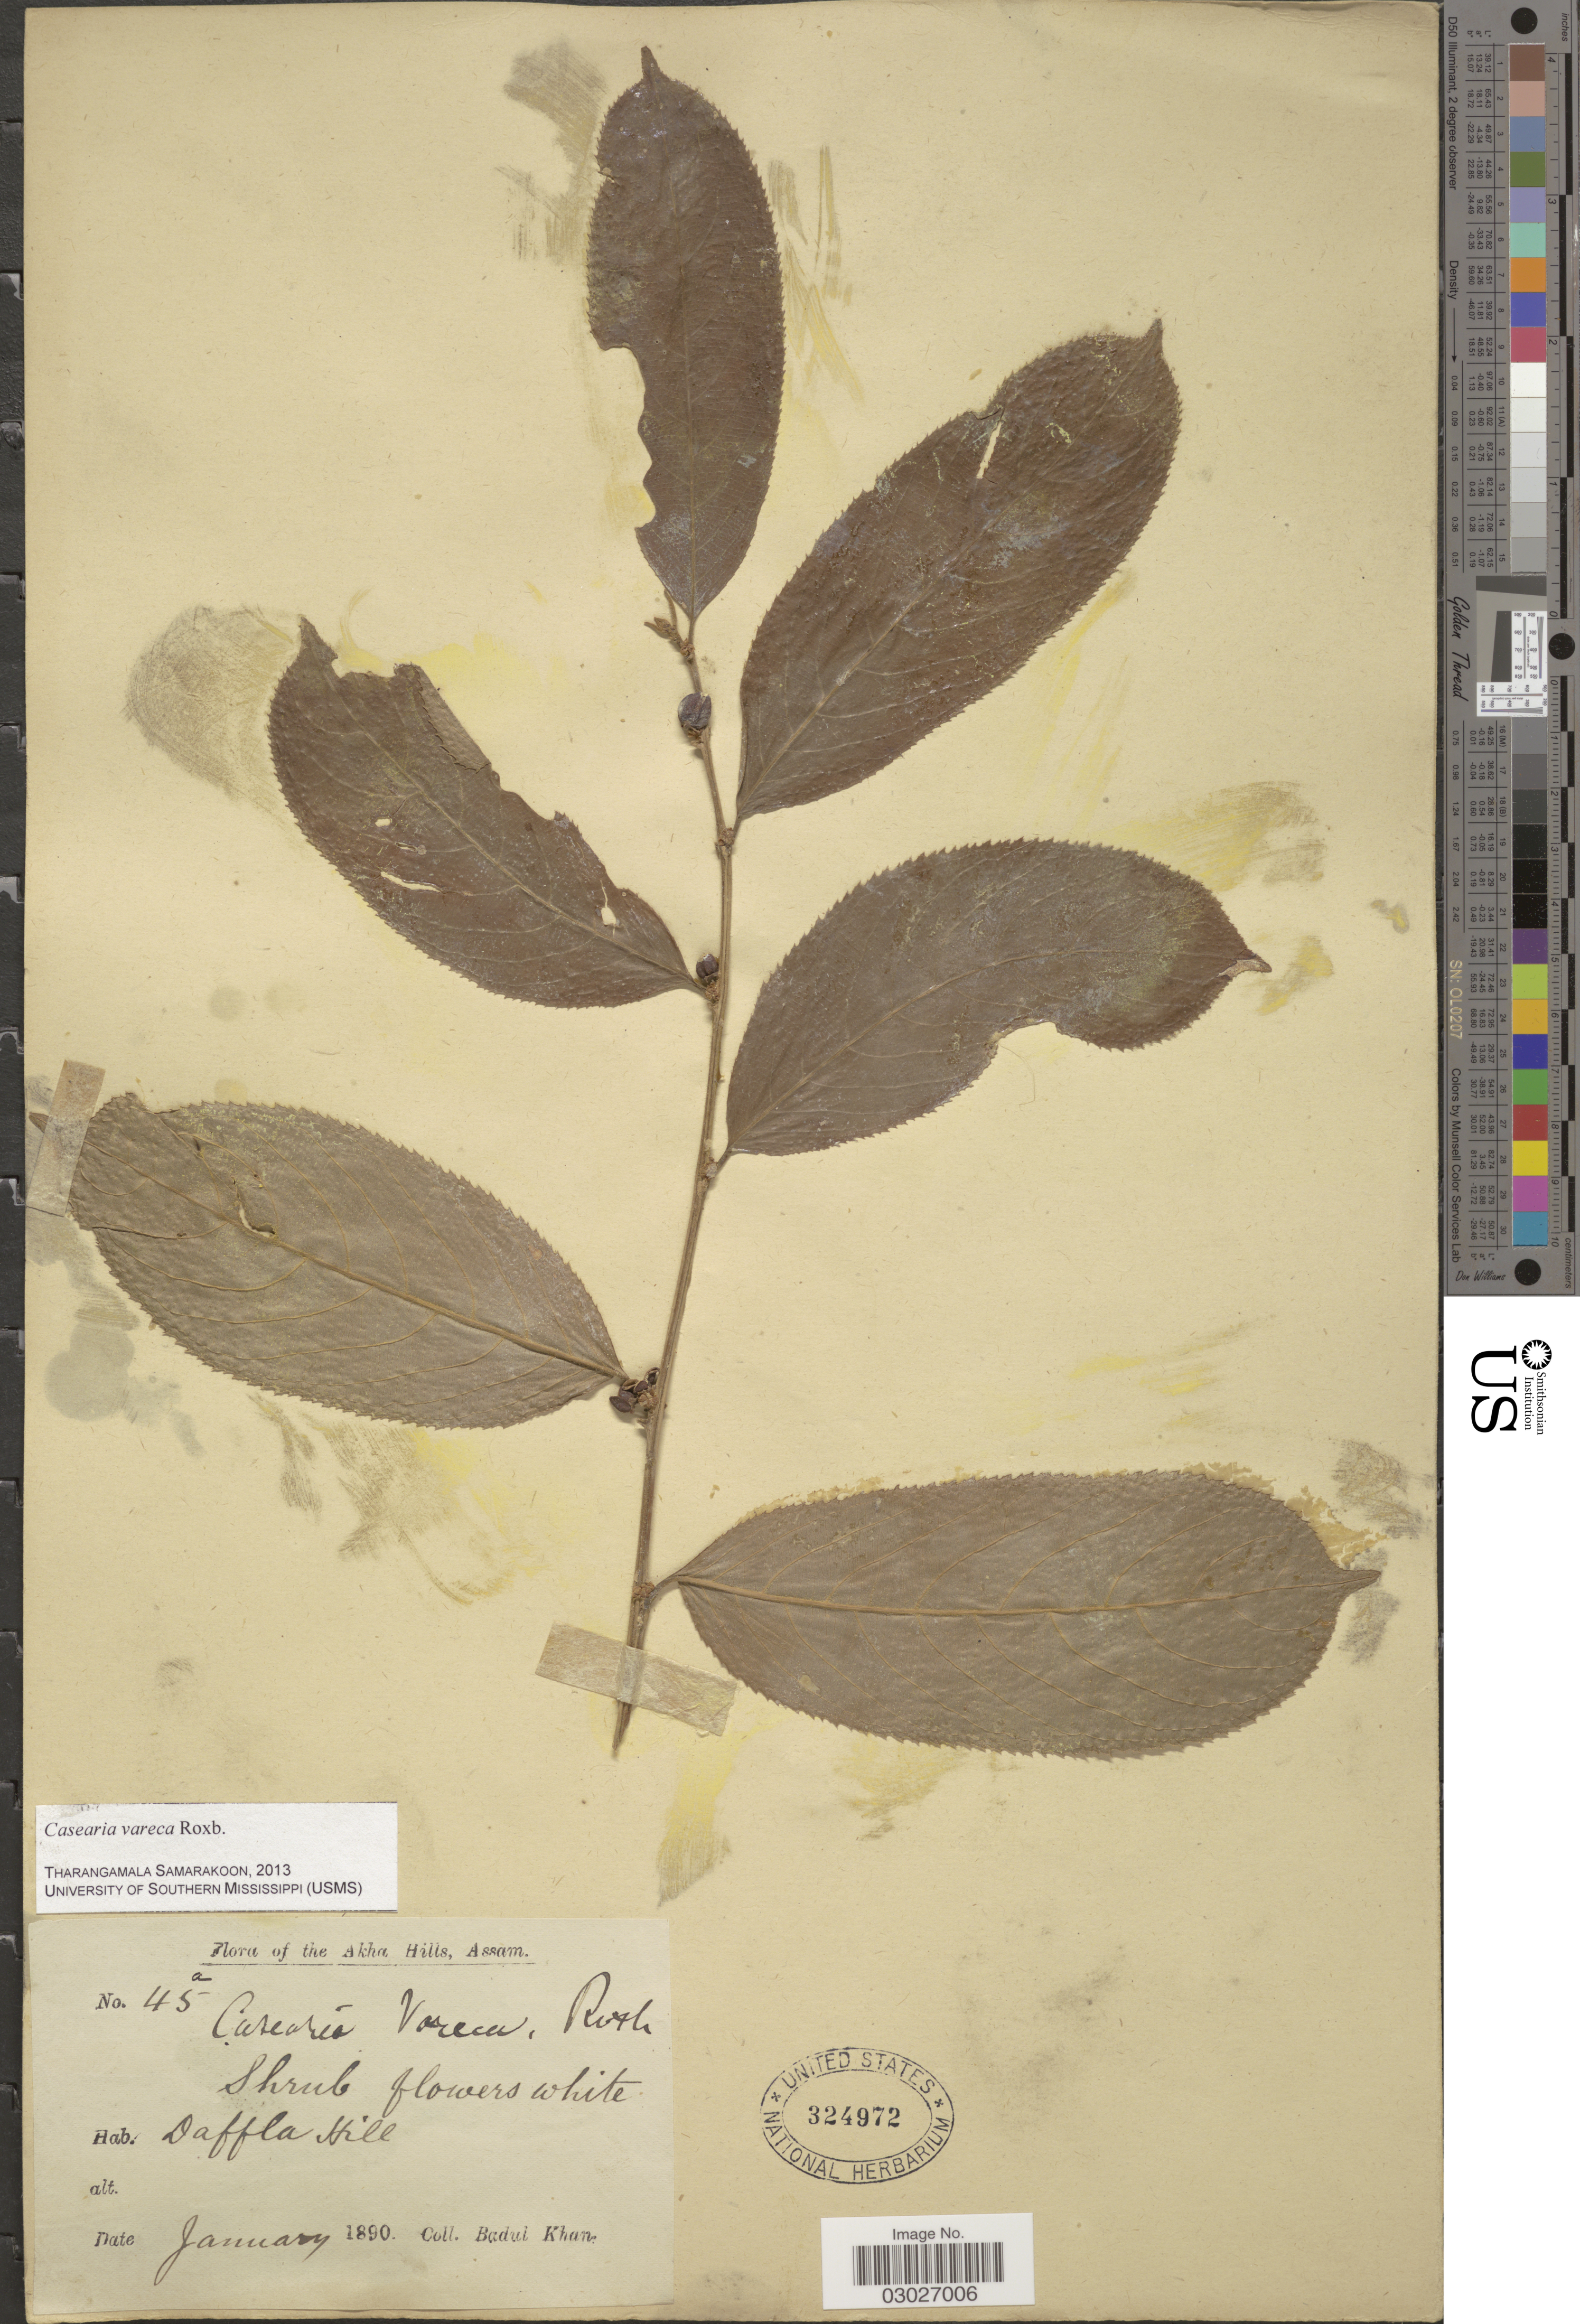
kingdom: Plantae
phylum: Tracheophyta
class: Magnoliopsida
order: Malpighiales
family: Salicaceae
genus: Casearia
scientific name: Casearia vareca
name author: Roxb.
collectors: B. Khan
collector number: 45a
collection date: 1890-01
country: India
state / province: Assam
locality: Akha Hills. Daffla Hill.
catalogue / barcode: US 324972